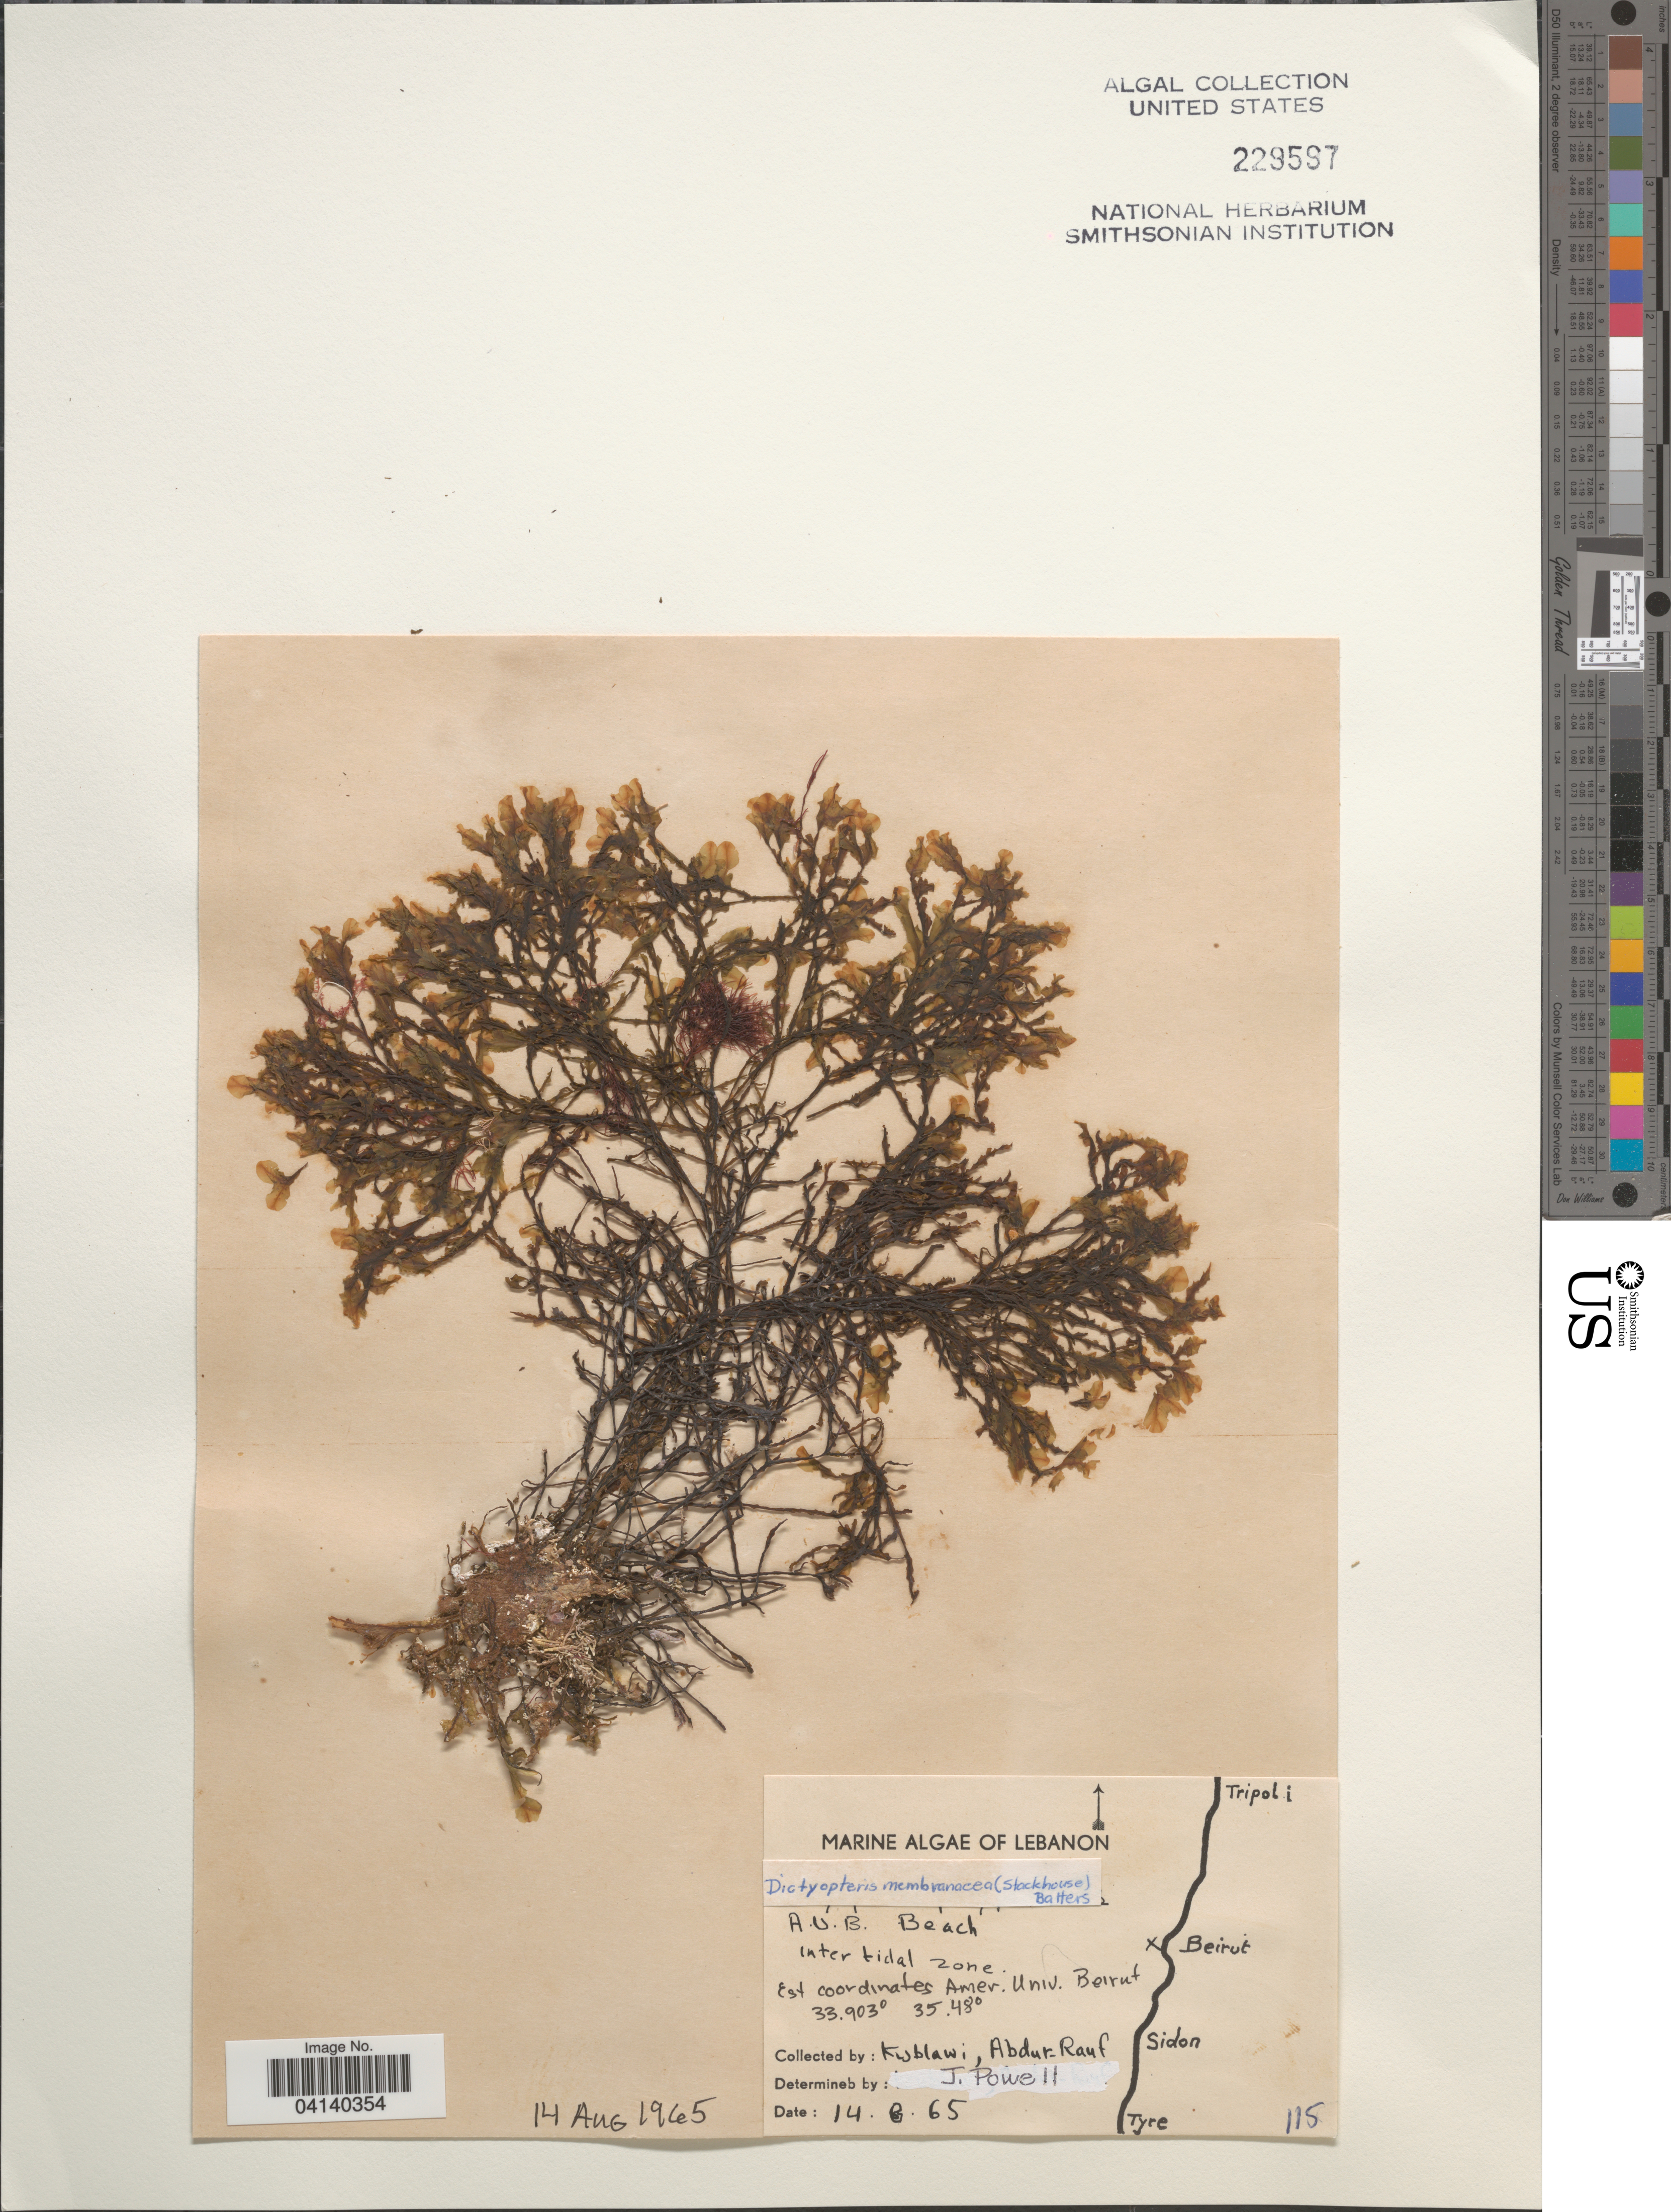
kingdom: Chromista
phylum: Ochrophyta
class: Phaeophyceae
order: Dictyotales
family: Dictyotaceae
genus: Dictyopteris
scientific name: Dictyopteris polypodioides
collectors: A. Kedblawi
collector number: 115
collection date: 1965-08-14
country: Lebanon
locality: A.U.B. Beach. Amer. Univ. Beirut.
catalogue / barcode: US 229597